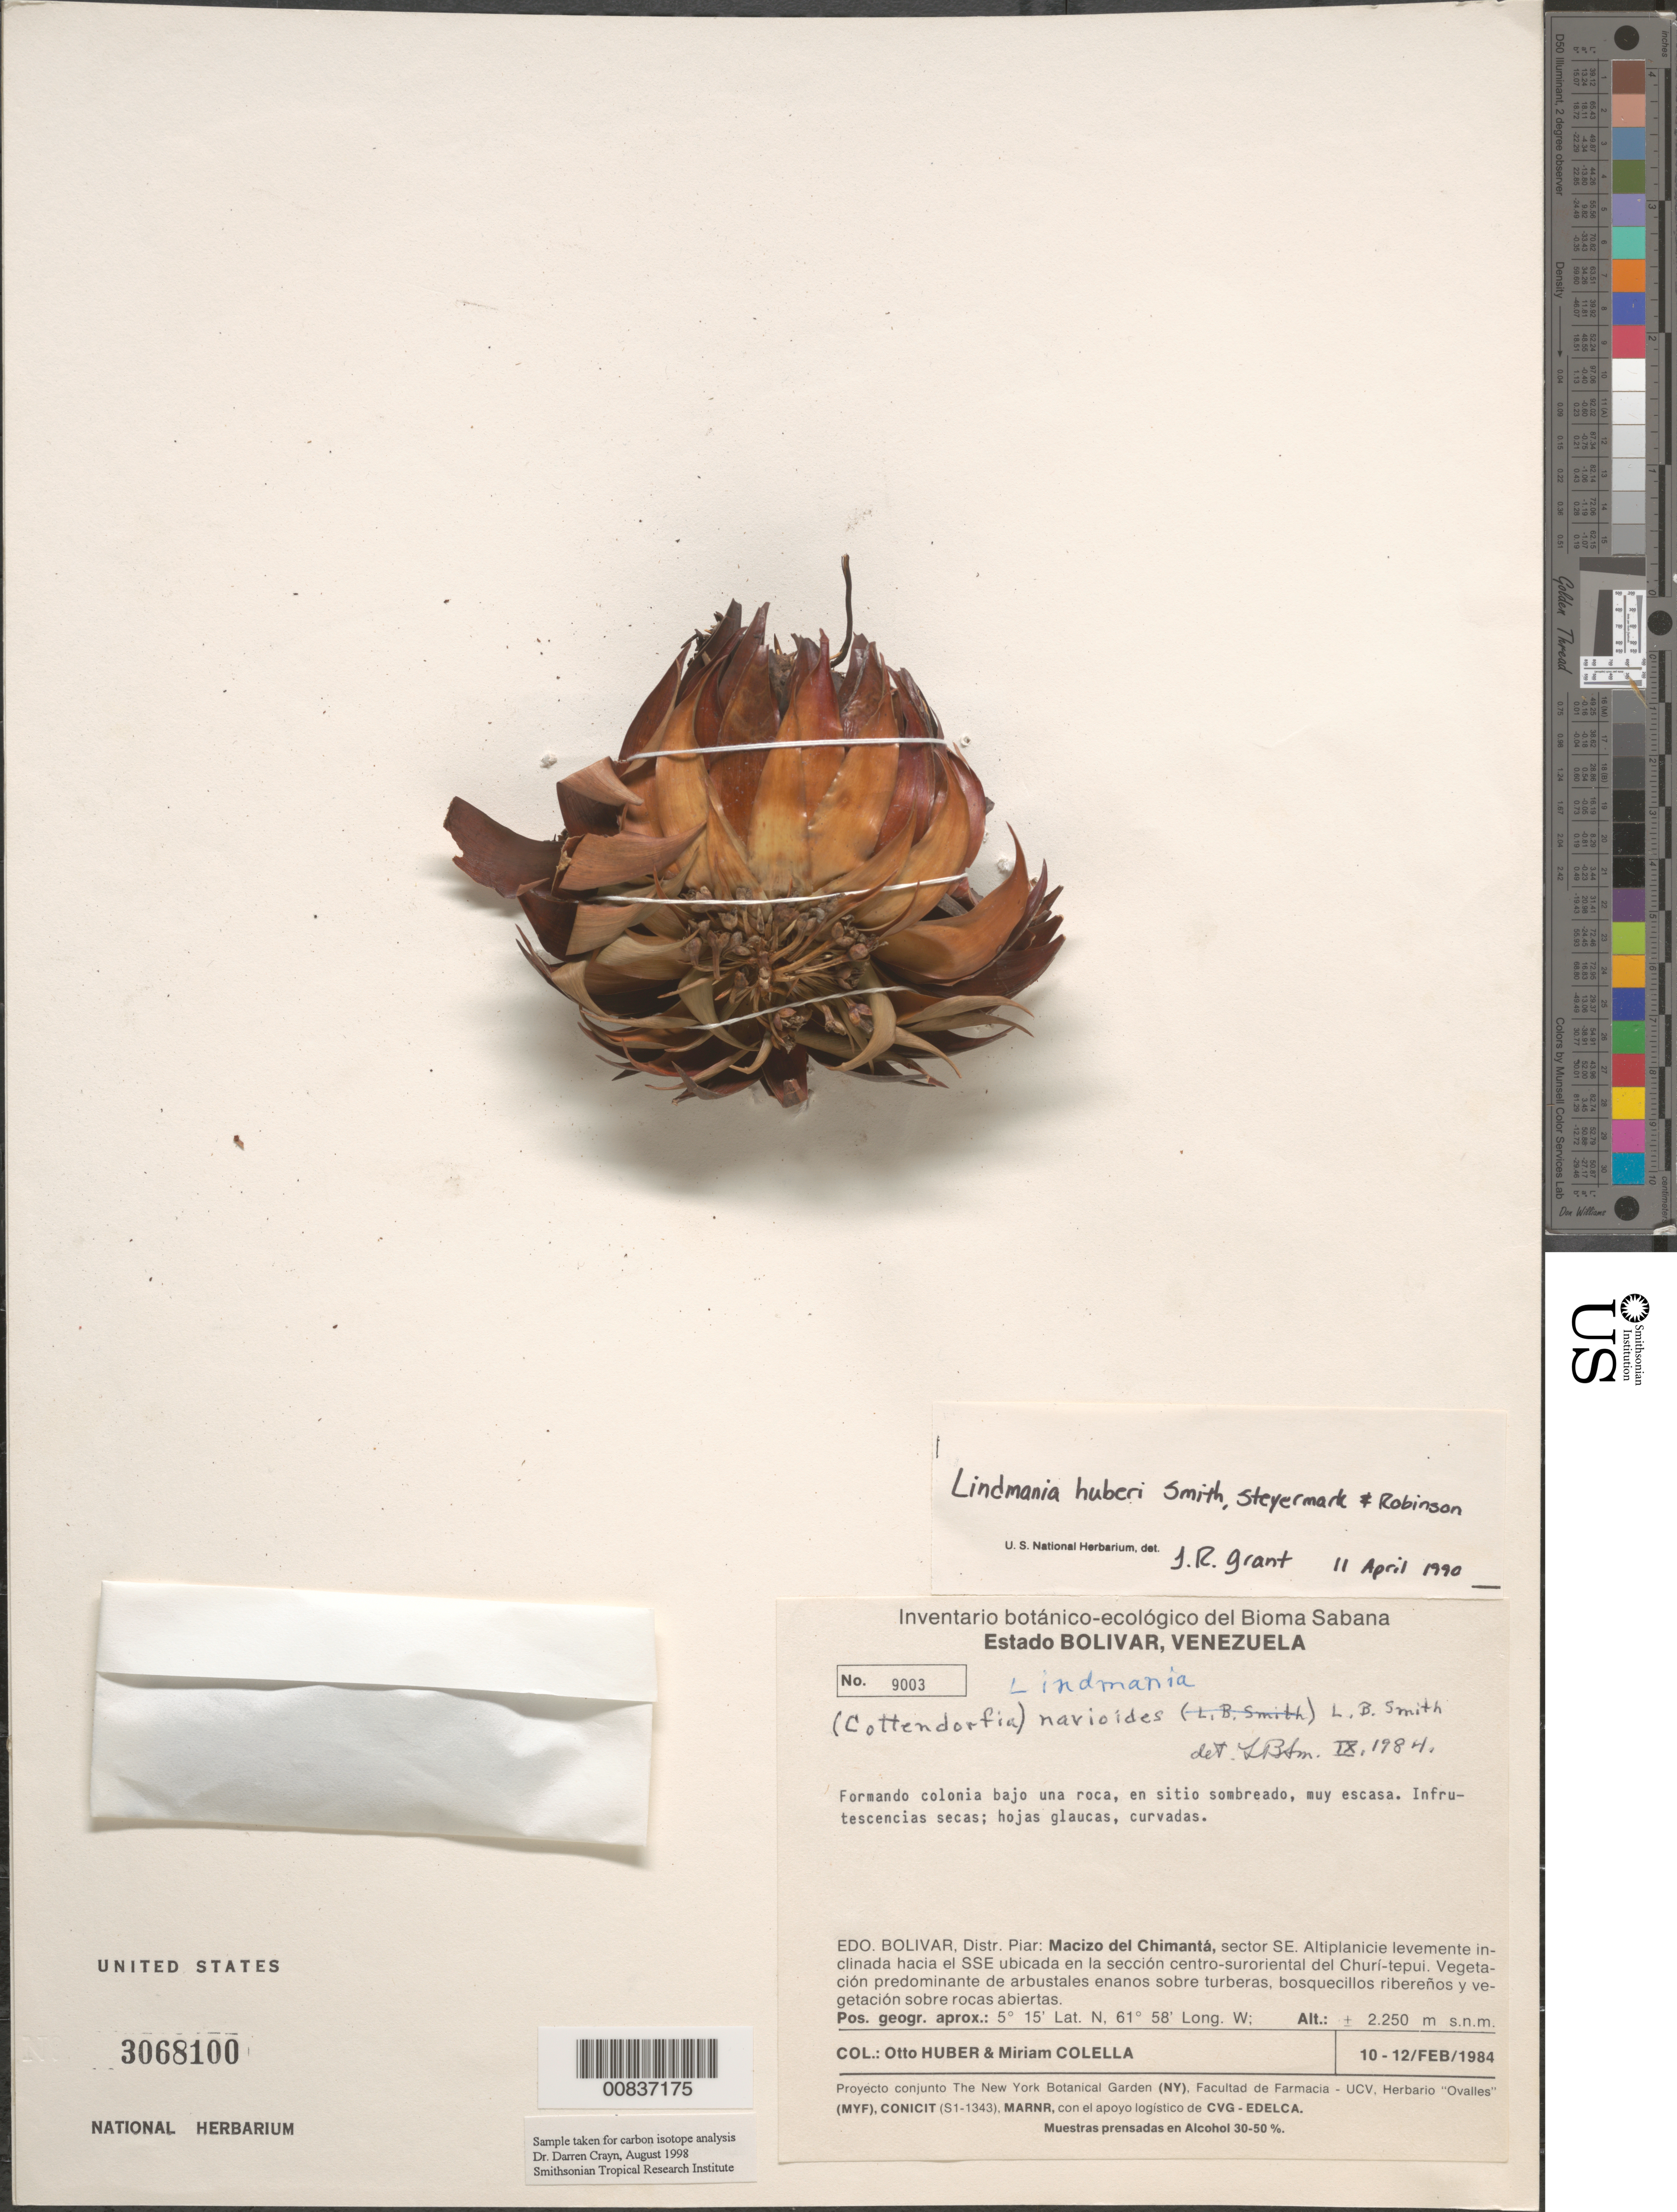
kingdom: Plantae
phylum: Tracheophyta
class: Liliopsida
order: Poales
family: Bromeliaceae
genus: Lindmania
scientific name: Lindmania huberi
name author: L.B. Sm.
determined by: Grant, J. R., (SWITZERLAND)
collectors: O. Huber & M. Colella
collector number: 9003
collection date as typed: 10-Feb-84 to 12-Feb-84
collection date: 1984-02-10/1984-02-12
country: Venezuela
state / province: Bolívar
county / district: Piar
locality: Macizo del Chimantá, sector SE, SSE ubicada en la sección centro-suroriental del Churi-tepuí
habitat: Vegetación predominante de arbustales enanos sobre turberas, bosquecillos ribereños y vegetación sobre rocas abiertas; bajo una roca en sitio sombrado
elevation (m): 2250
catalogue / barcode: US 3068100